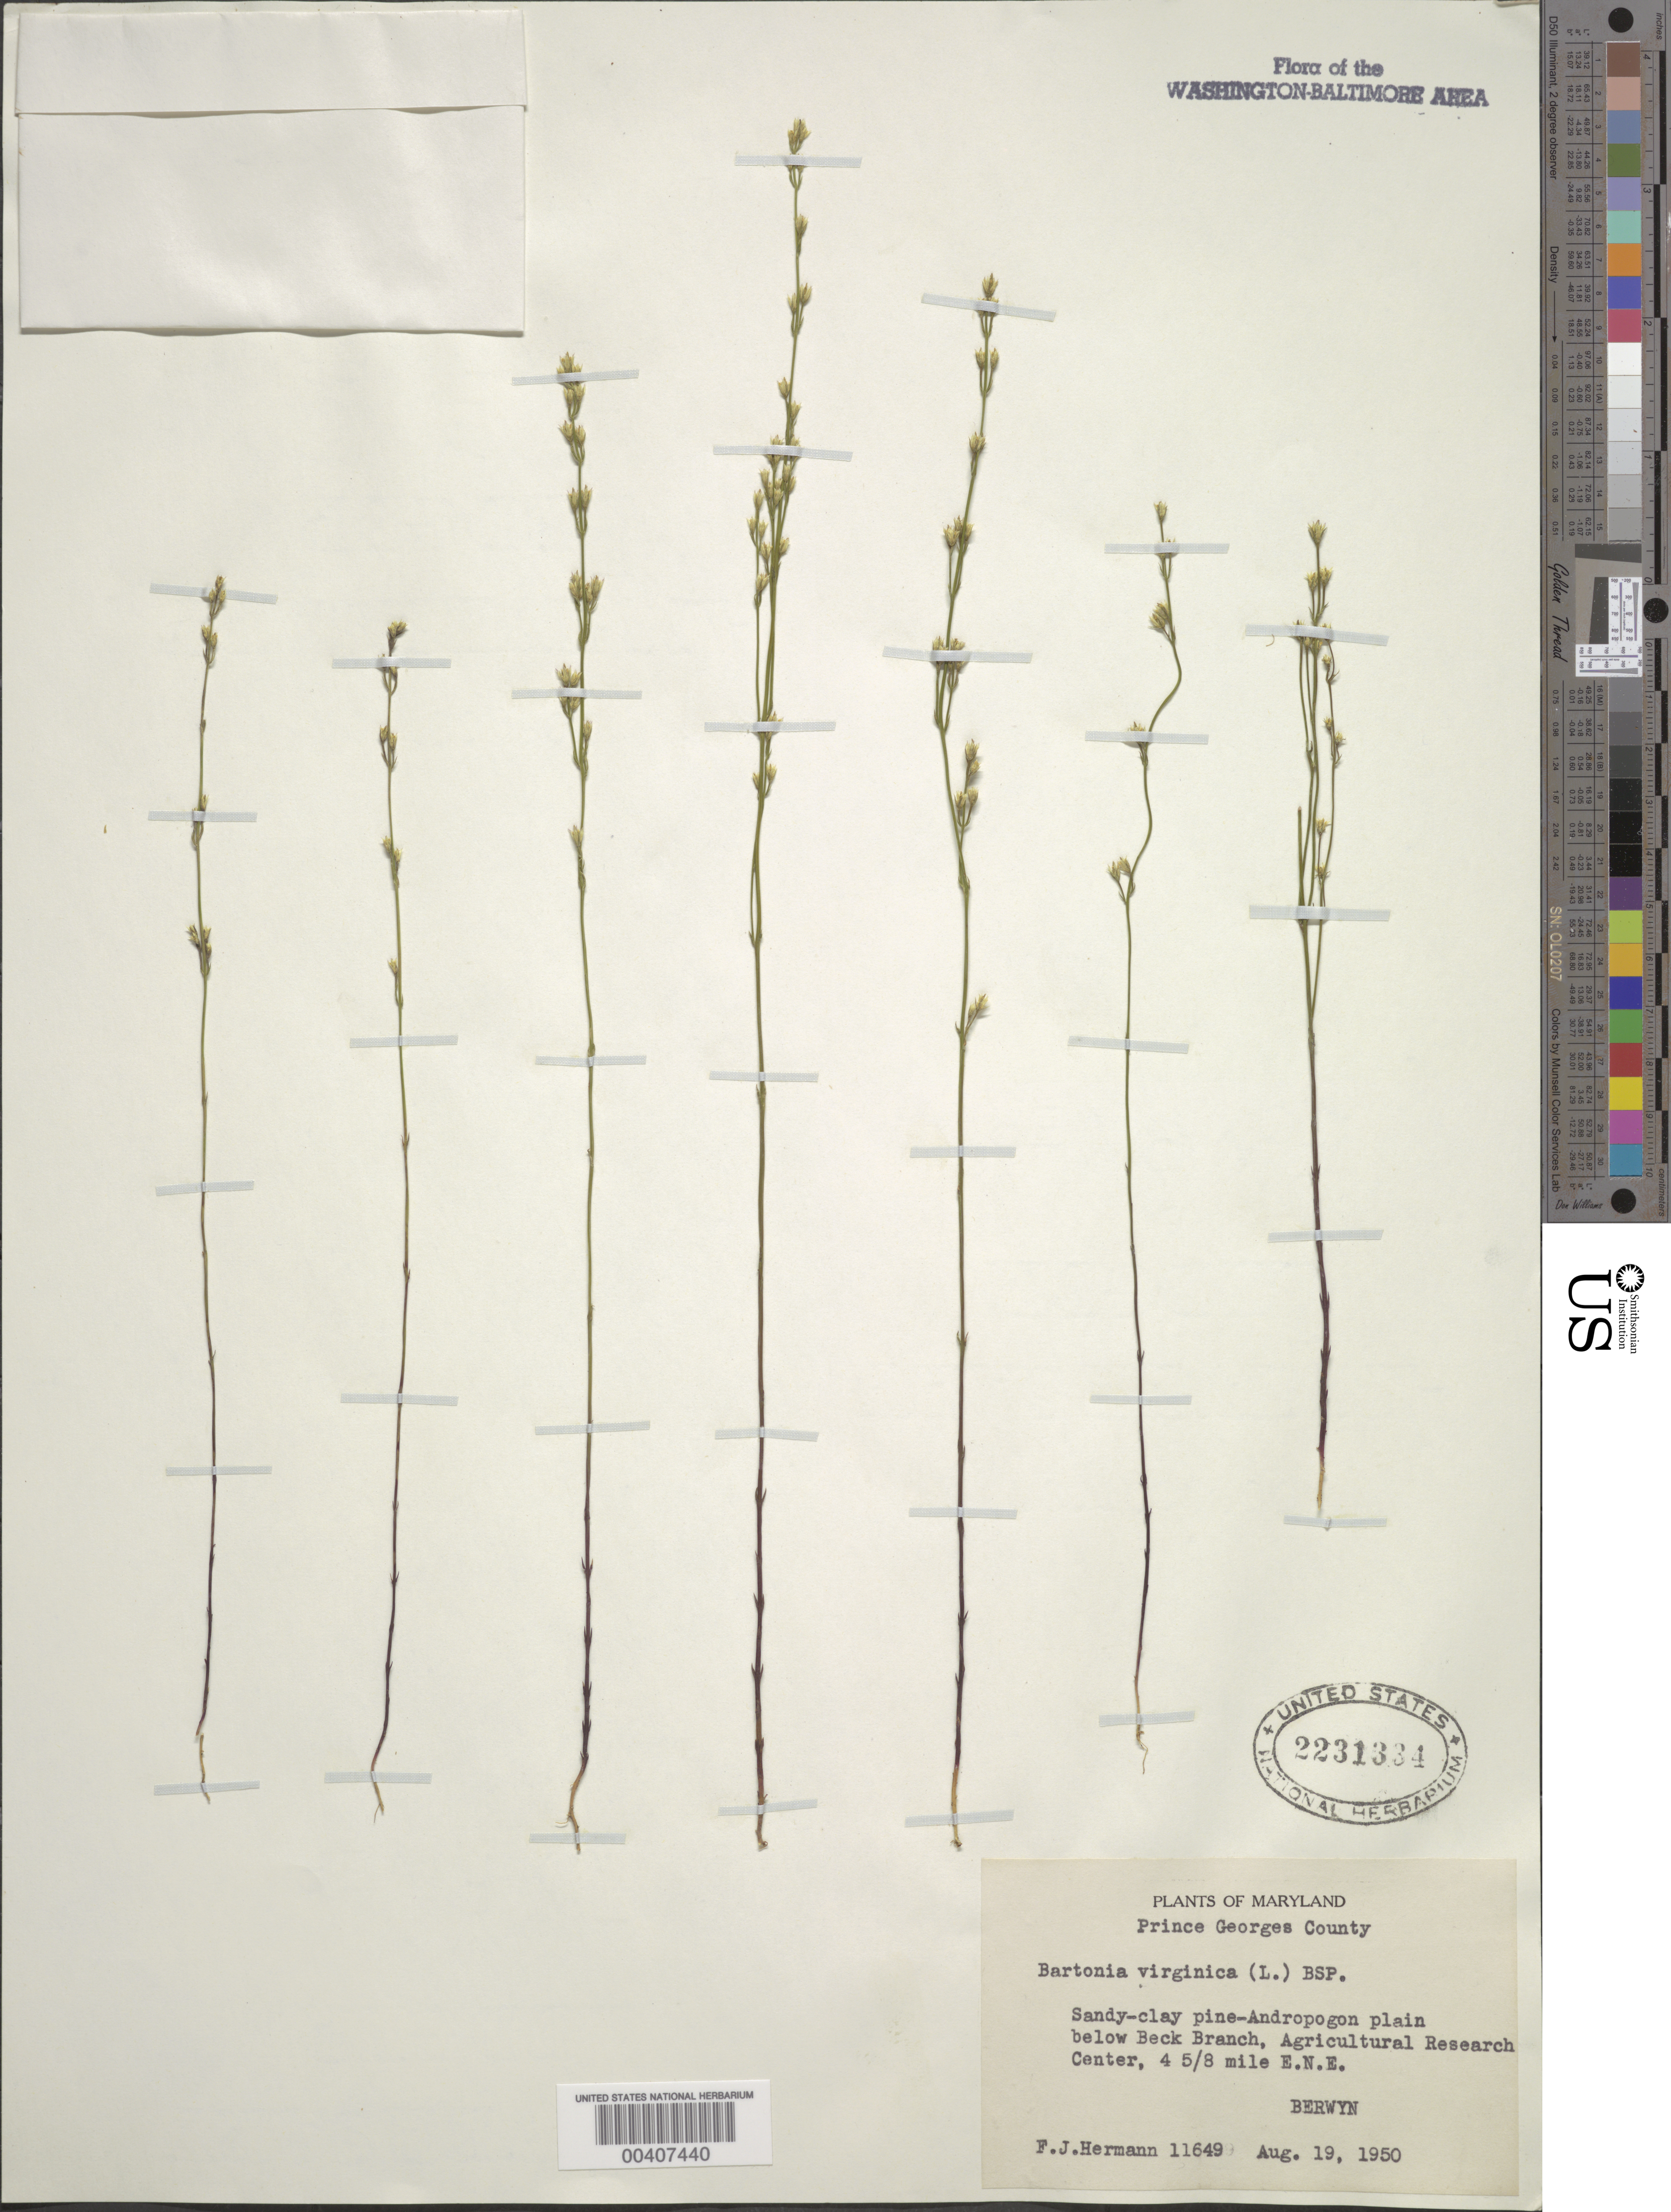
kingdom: Plantae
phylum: Tracheophyta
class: Magnoliopsida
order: Gentianales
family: Gentianaceae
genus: Bartonia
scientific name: Bartonia virginica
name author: (L.) Britton, Stearns & Poggenb.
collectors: F. J. Hermann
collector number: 11649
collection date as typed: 19 Aug 1950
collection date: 1950-08-19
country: United States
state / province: Maryland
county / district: Prince George's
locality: I. Ene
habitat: Sandy-clay pine-Andropogon plain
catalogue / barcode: US 2231334